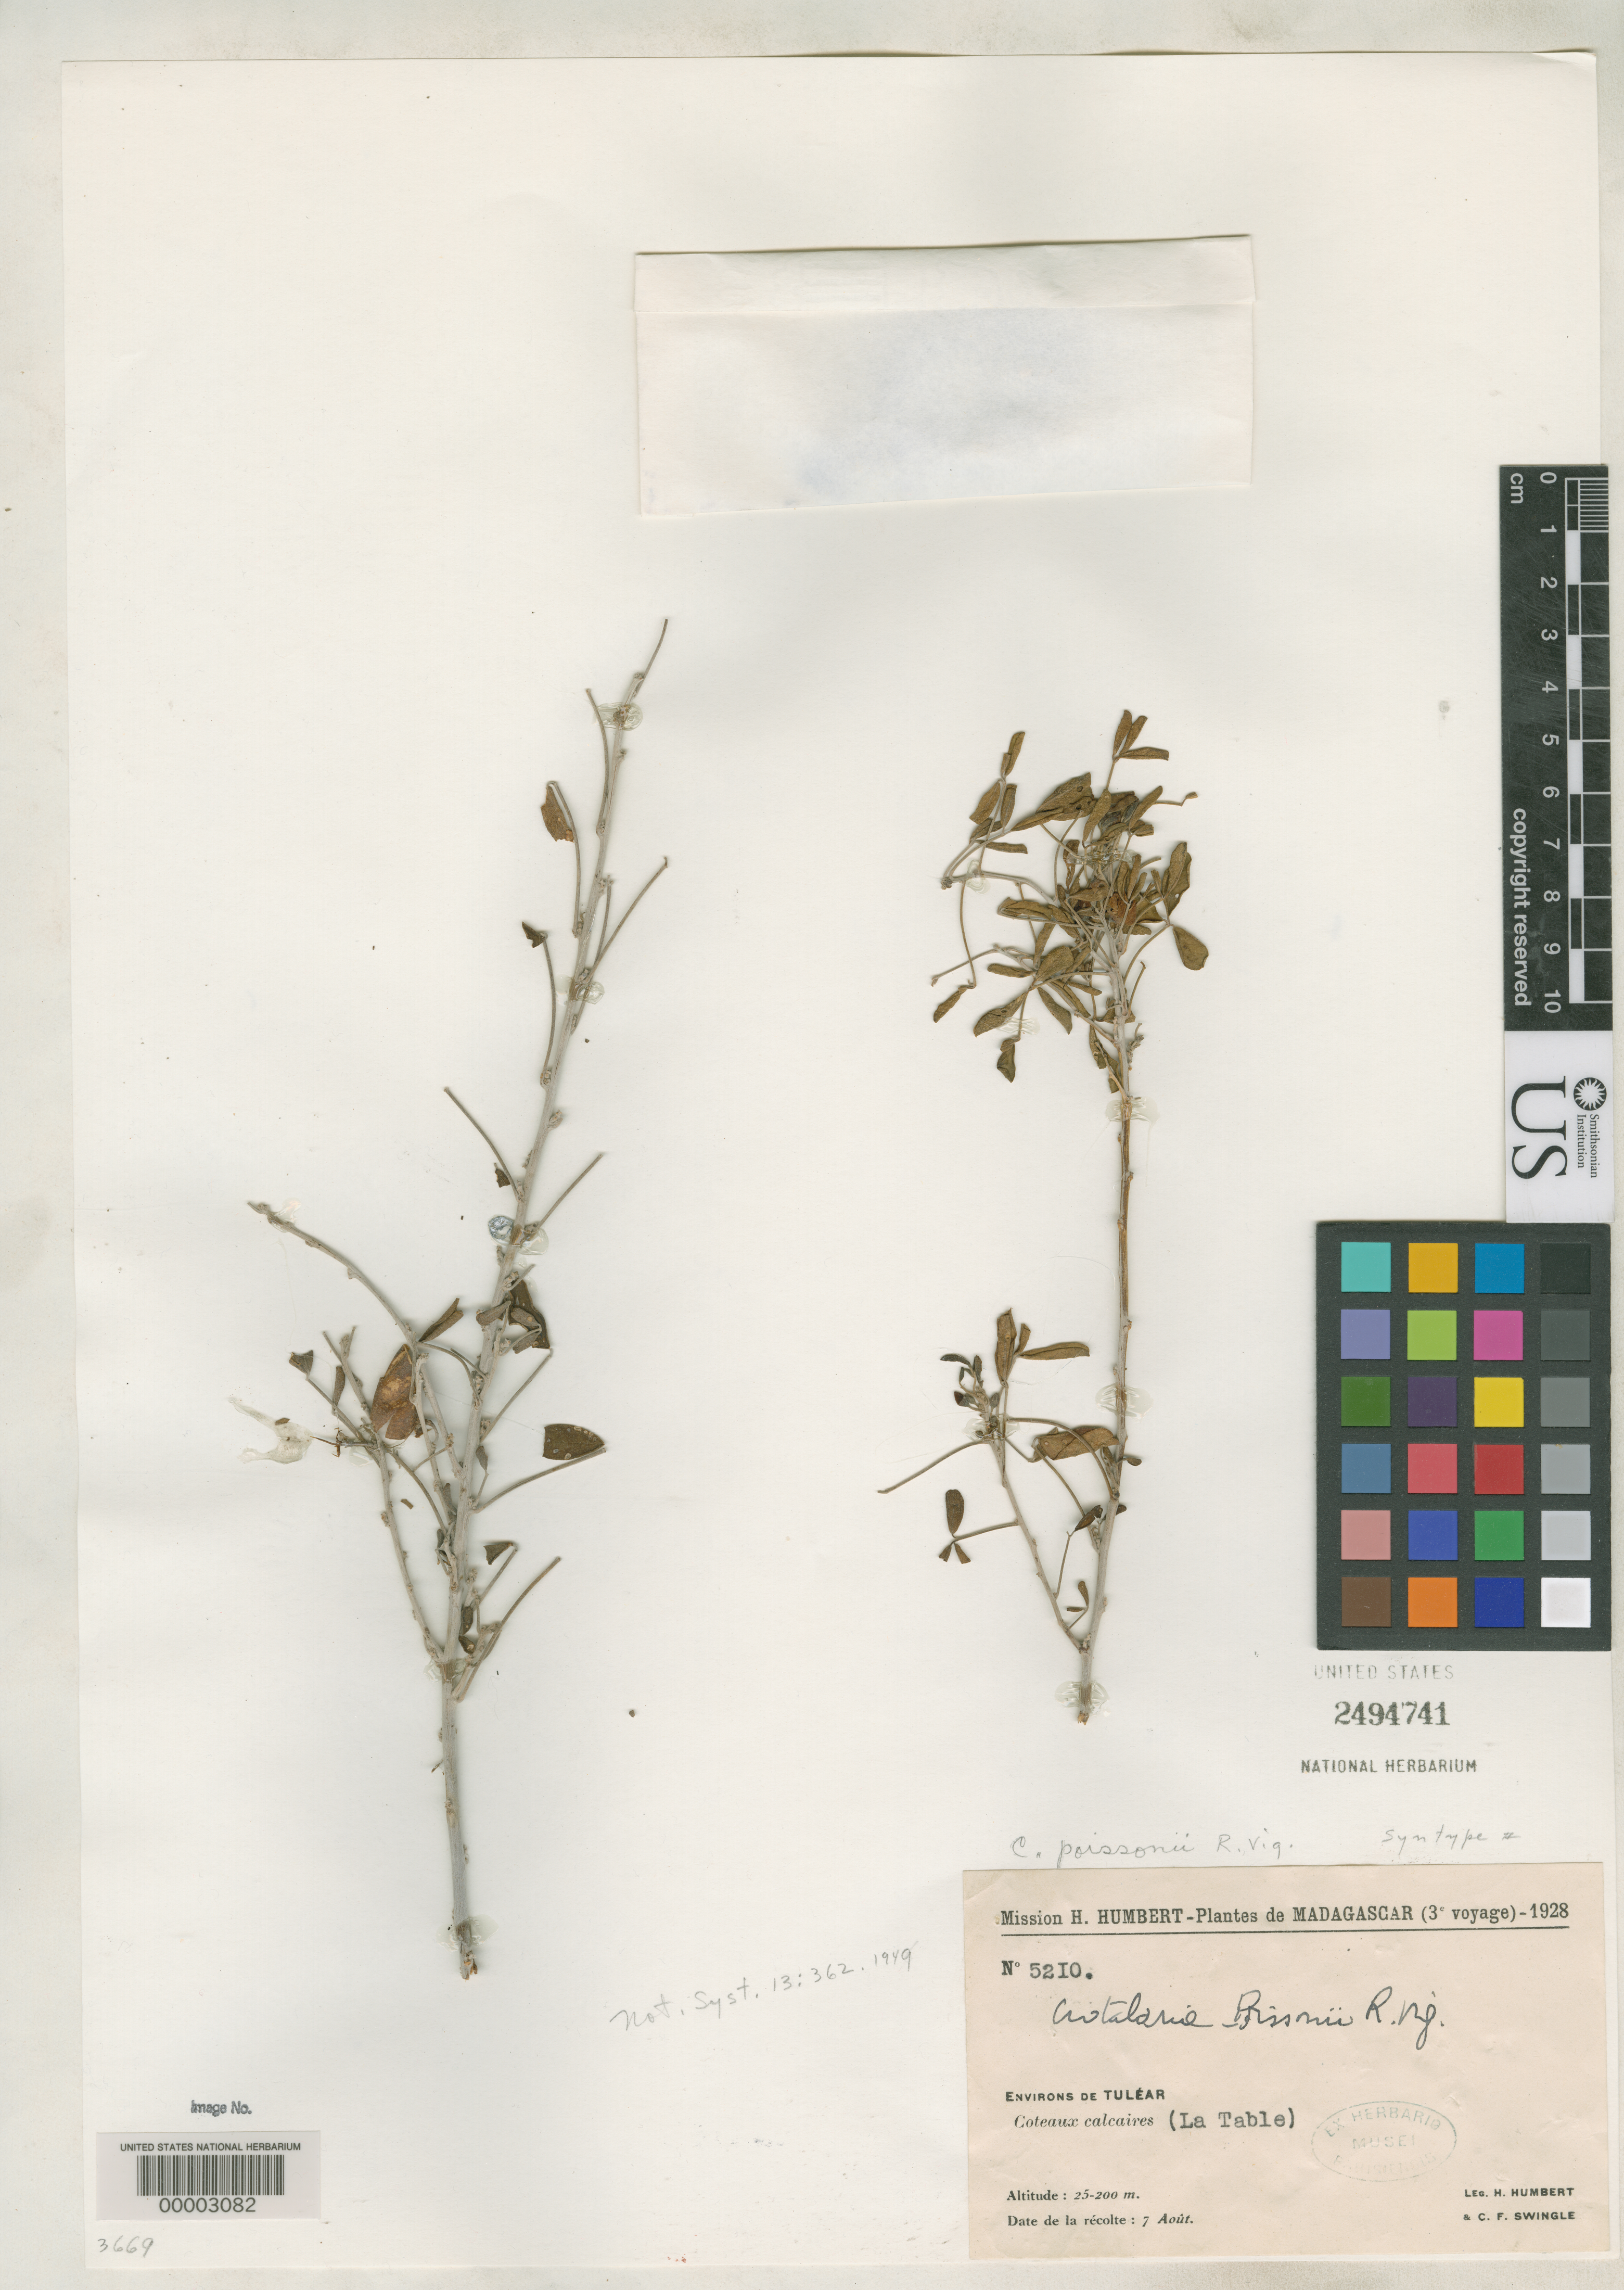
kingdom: Plantae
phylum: Tracheophyta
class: Magnoliopsida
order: Fabales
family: Fabaceae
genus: Crotalaria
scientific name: Crotalaria poissonii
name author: R. Vig.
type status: Isosyntype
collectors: H. Humbert & C. Swingle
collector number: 5210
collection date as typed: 07 Aug 1928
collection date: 1928-08-07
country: Madagascar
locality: Tulear.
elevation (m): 25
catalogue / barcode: US 2494741